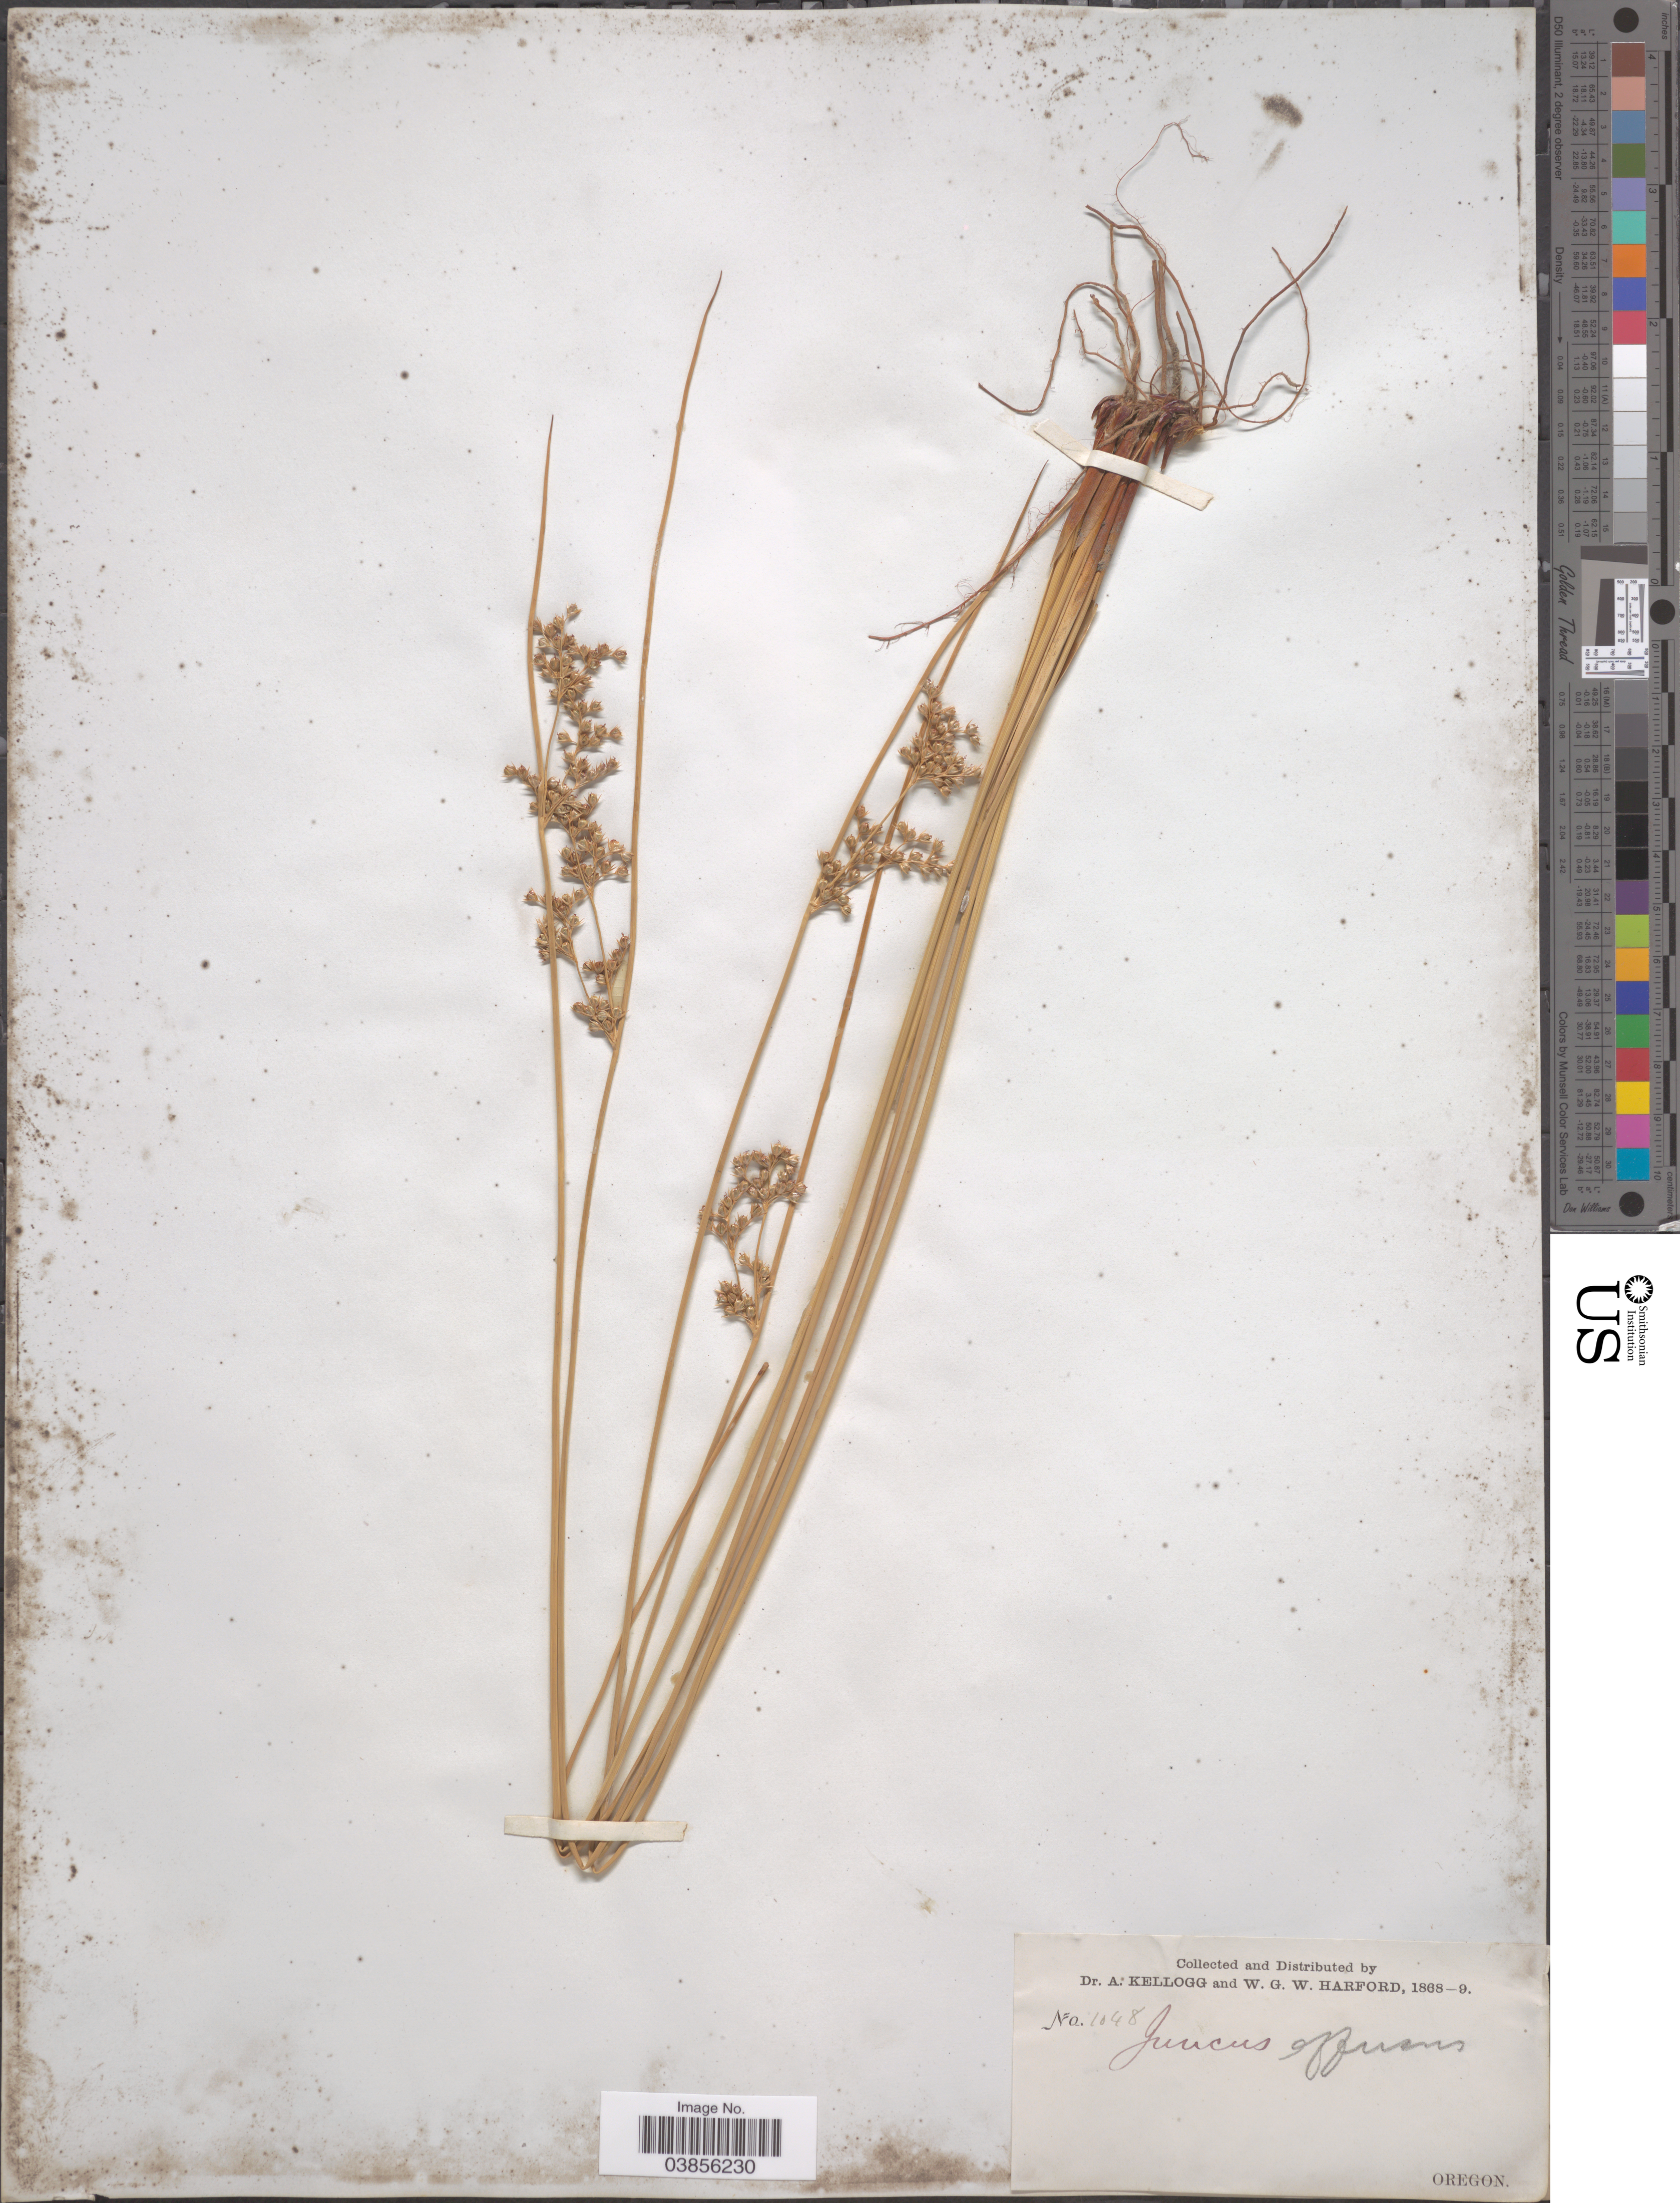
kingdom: Plantae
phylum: Tracheophyta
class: Liliopsida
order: Poales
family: Juncaceae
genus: Juncus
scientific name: Juncus patens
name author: E. Mey.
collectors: A. Kellogg & W. G. W. Harford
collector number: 1048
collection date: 1868/1869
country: United States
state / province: Oregon